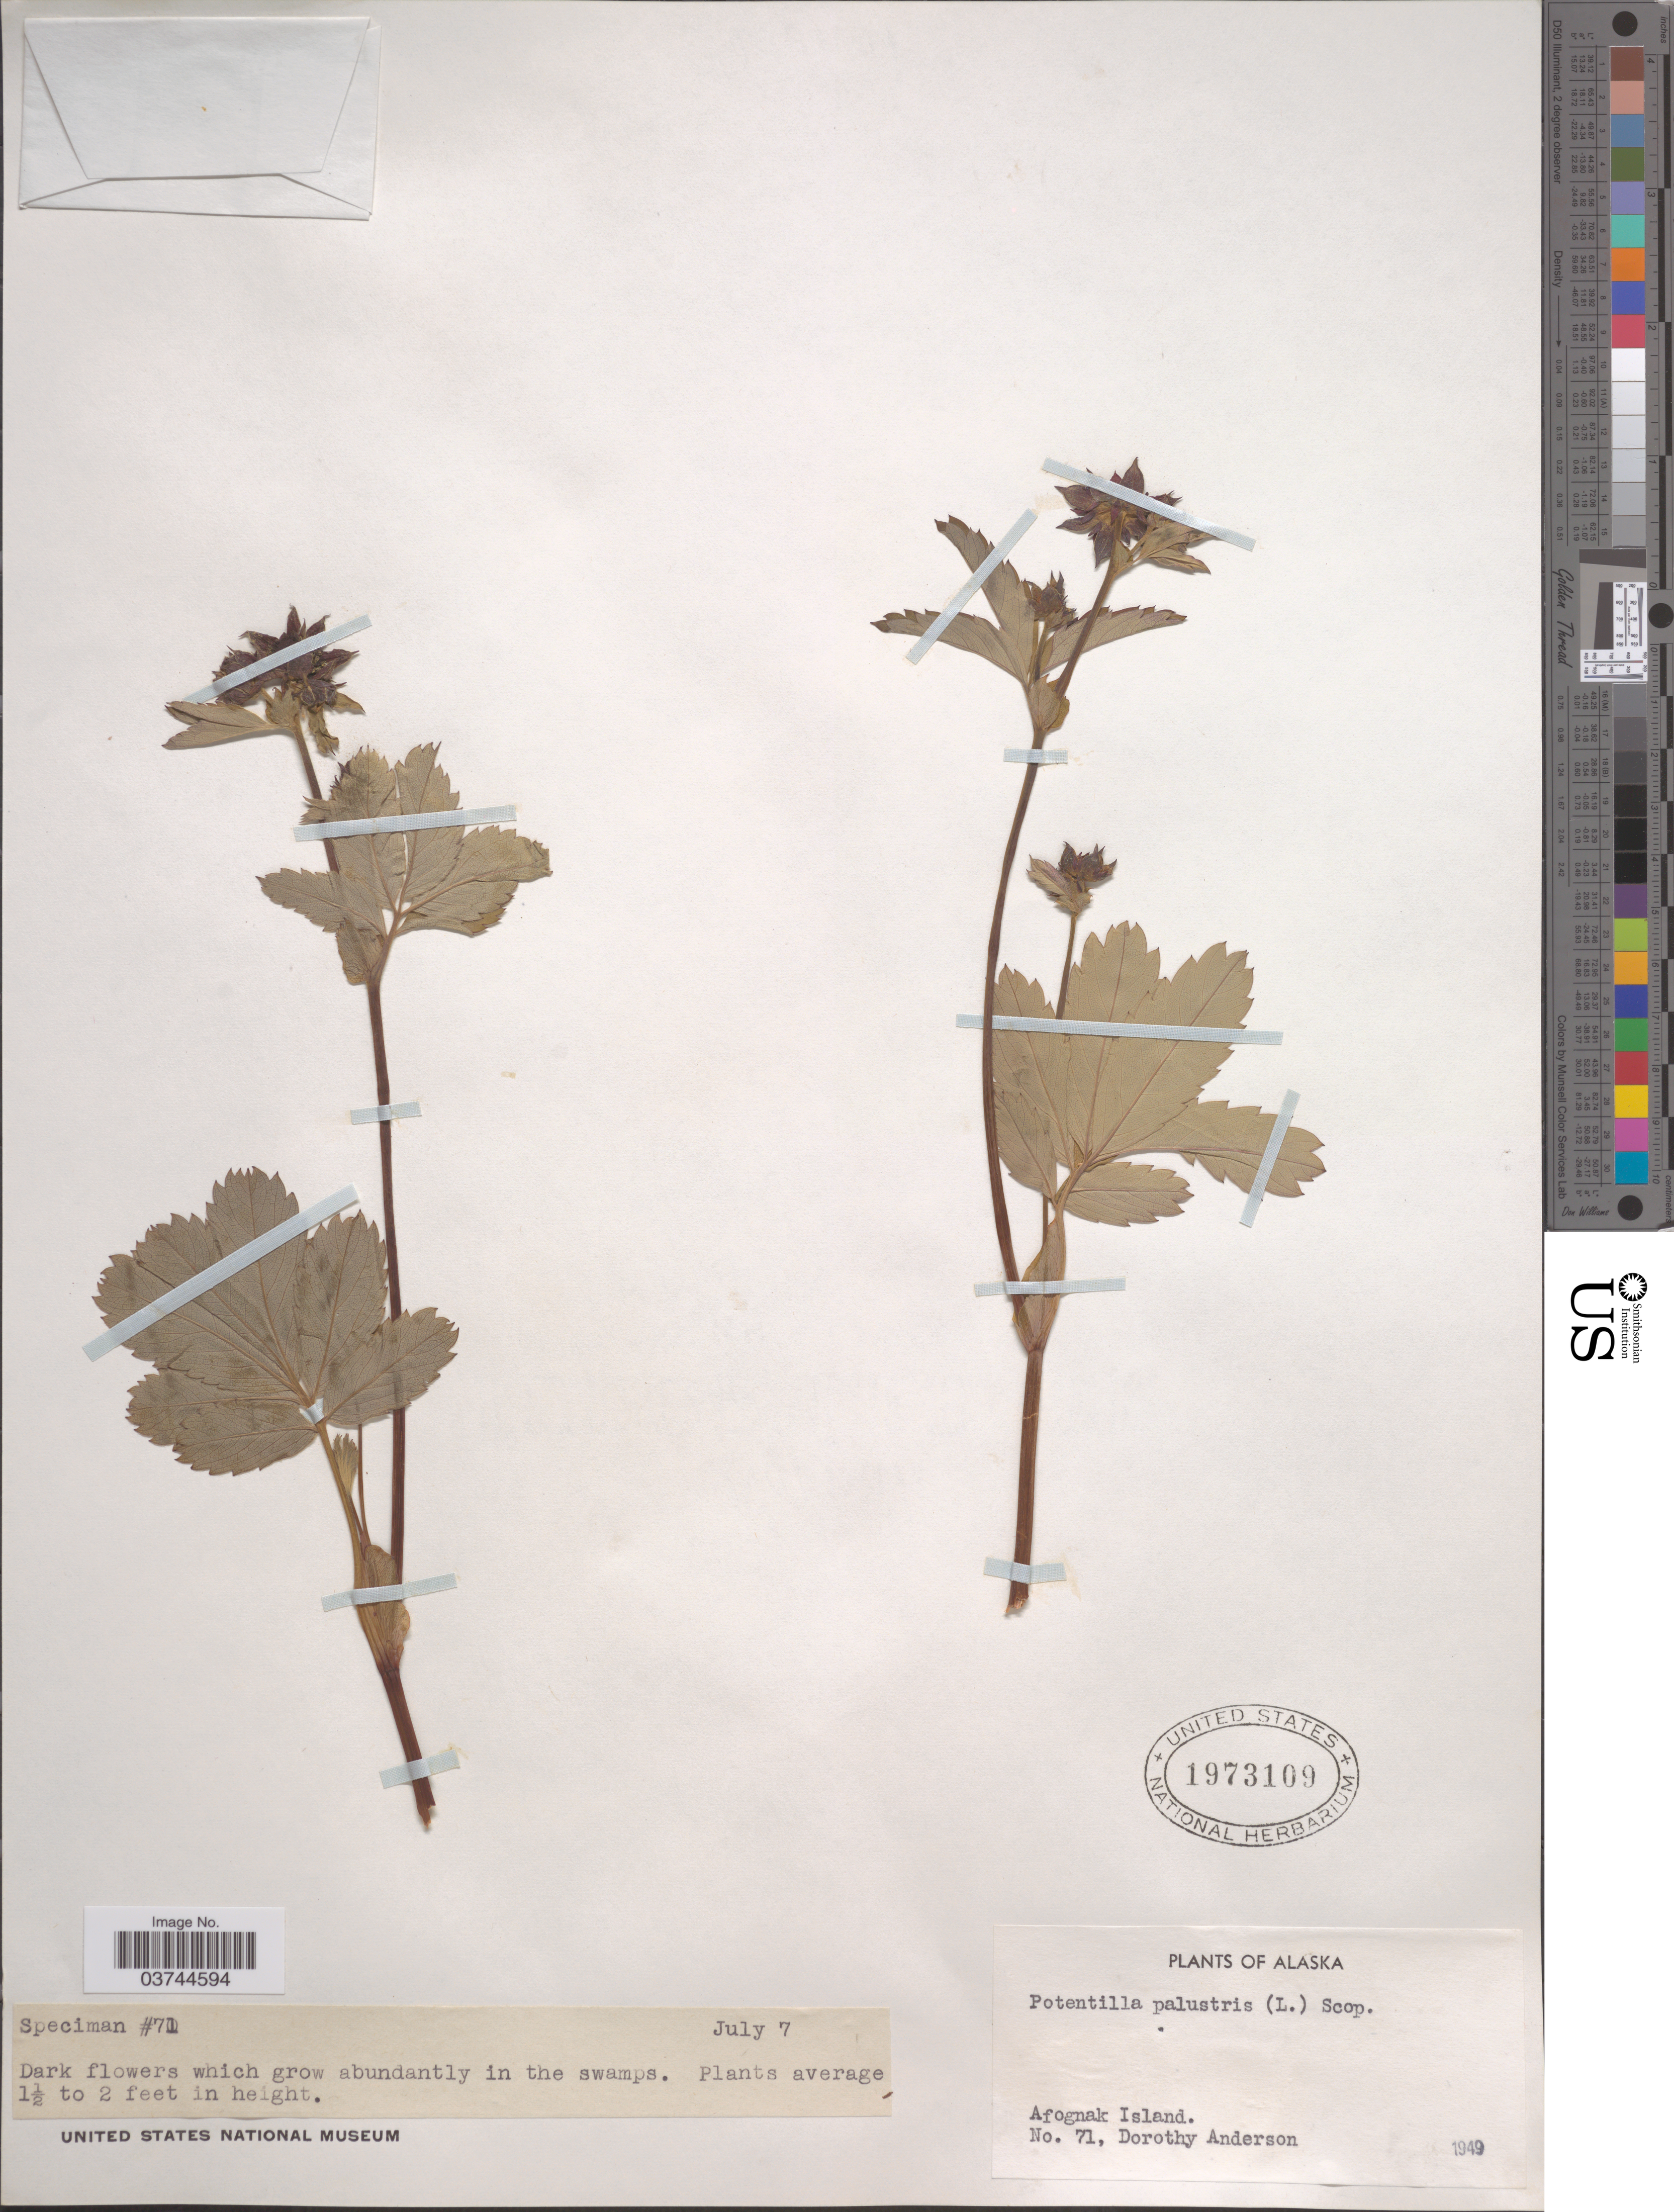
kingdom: Plantae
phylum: Tracheophyta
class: Magnoliopsida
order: Rosales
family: Rosaceae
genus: Comarum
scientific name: Comarum palustre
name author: L.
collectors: D. Anderson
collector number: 71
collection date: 1949-07-07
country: United States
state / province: Alaska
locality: Afognak Island.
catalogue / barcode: US 1973109